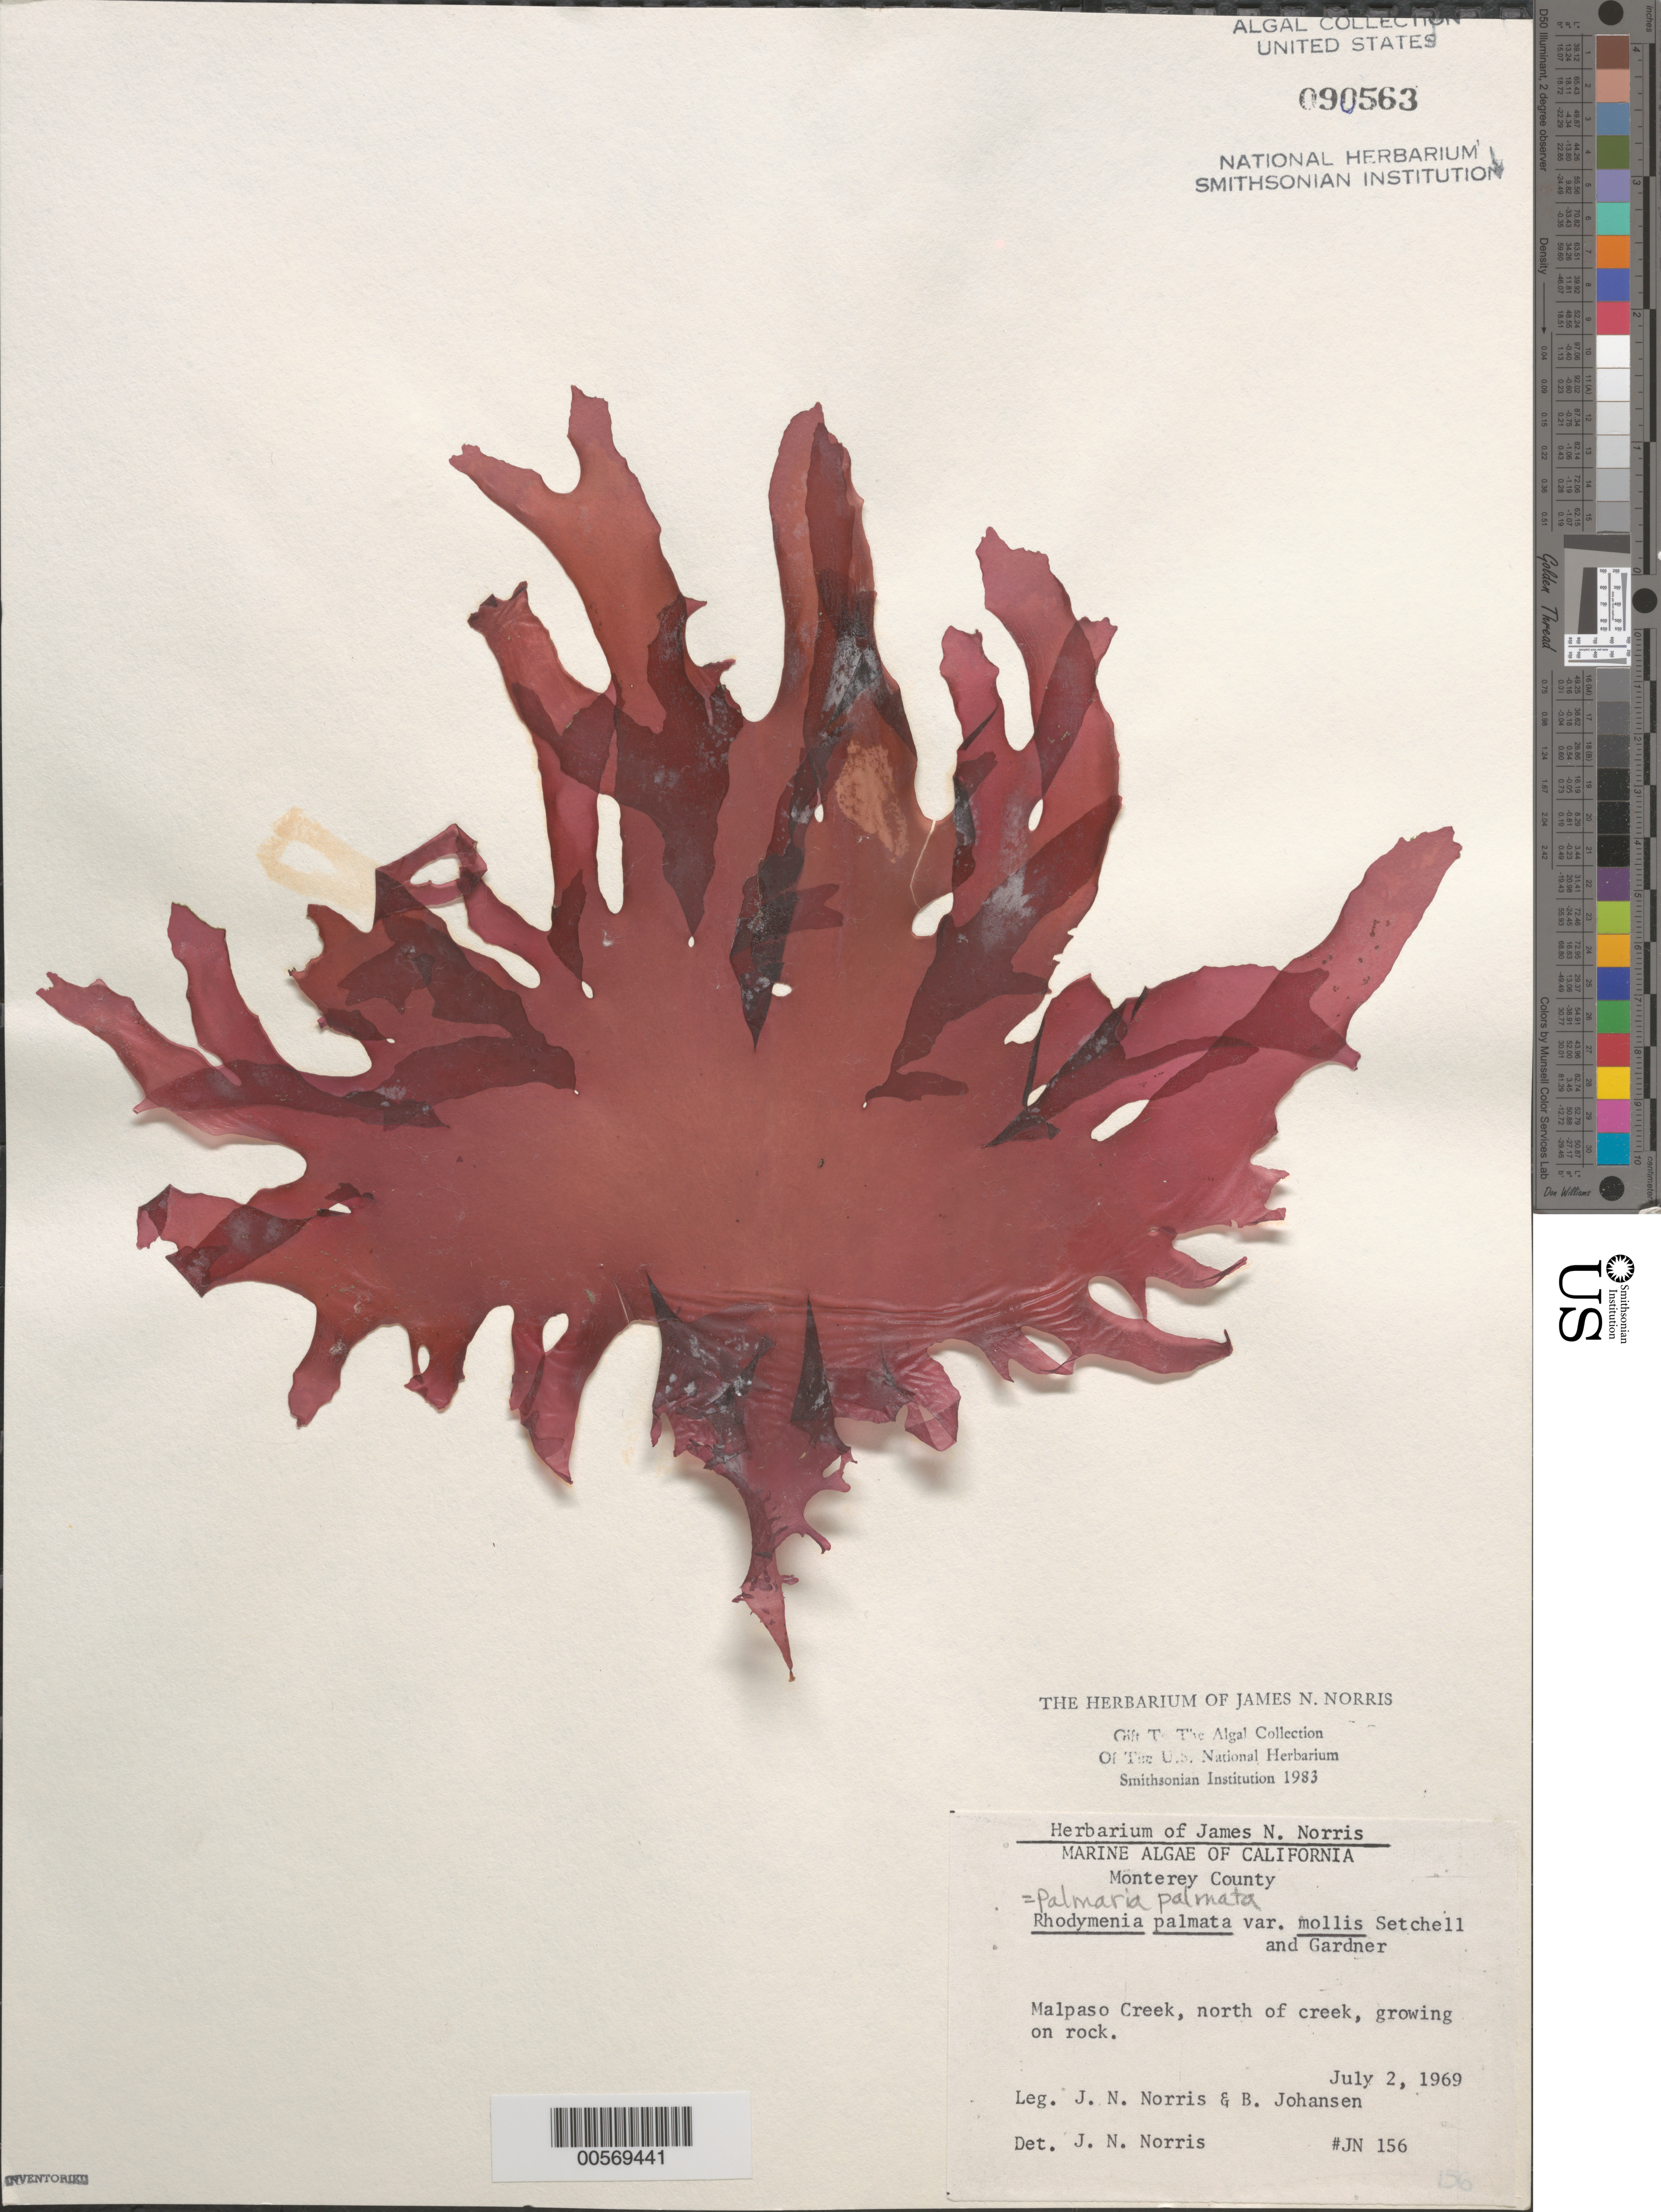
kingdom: Plantae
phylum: Rhodophyta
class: Florideophyceae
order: Palmariales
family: Palmariaceae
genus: Palmaria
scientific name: Palmaria palmata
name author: (L.) F. Weber & D. Mohr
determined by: Norris, James N.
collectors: J. N. Norris & B. Johansen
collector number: JN-156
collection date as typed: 02 Jul 1969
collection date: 1969-07-02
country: United States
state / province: California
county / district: Monterey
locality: North of Malpaso Creek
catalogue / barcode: US 90563